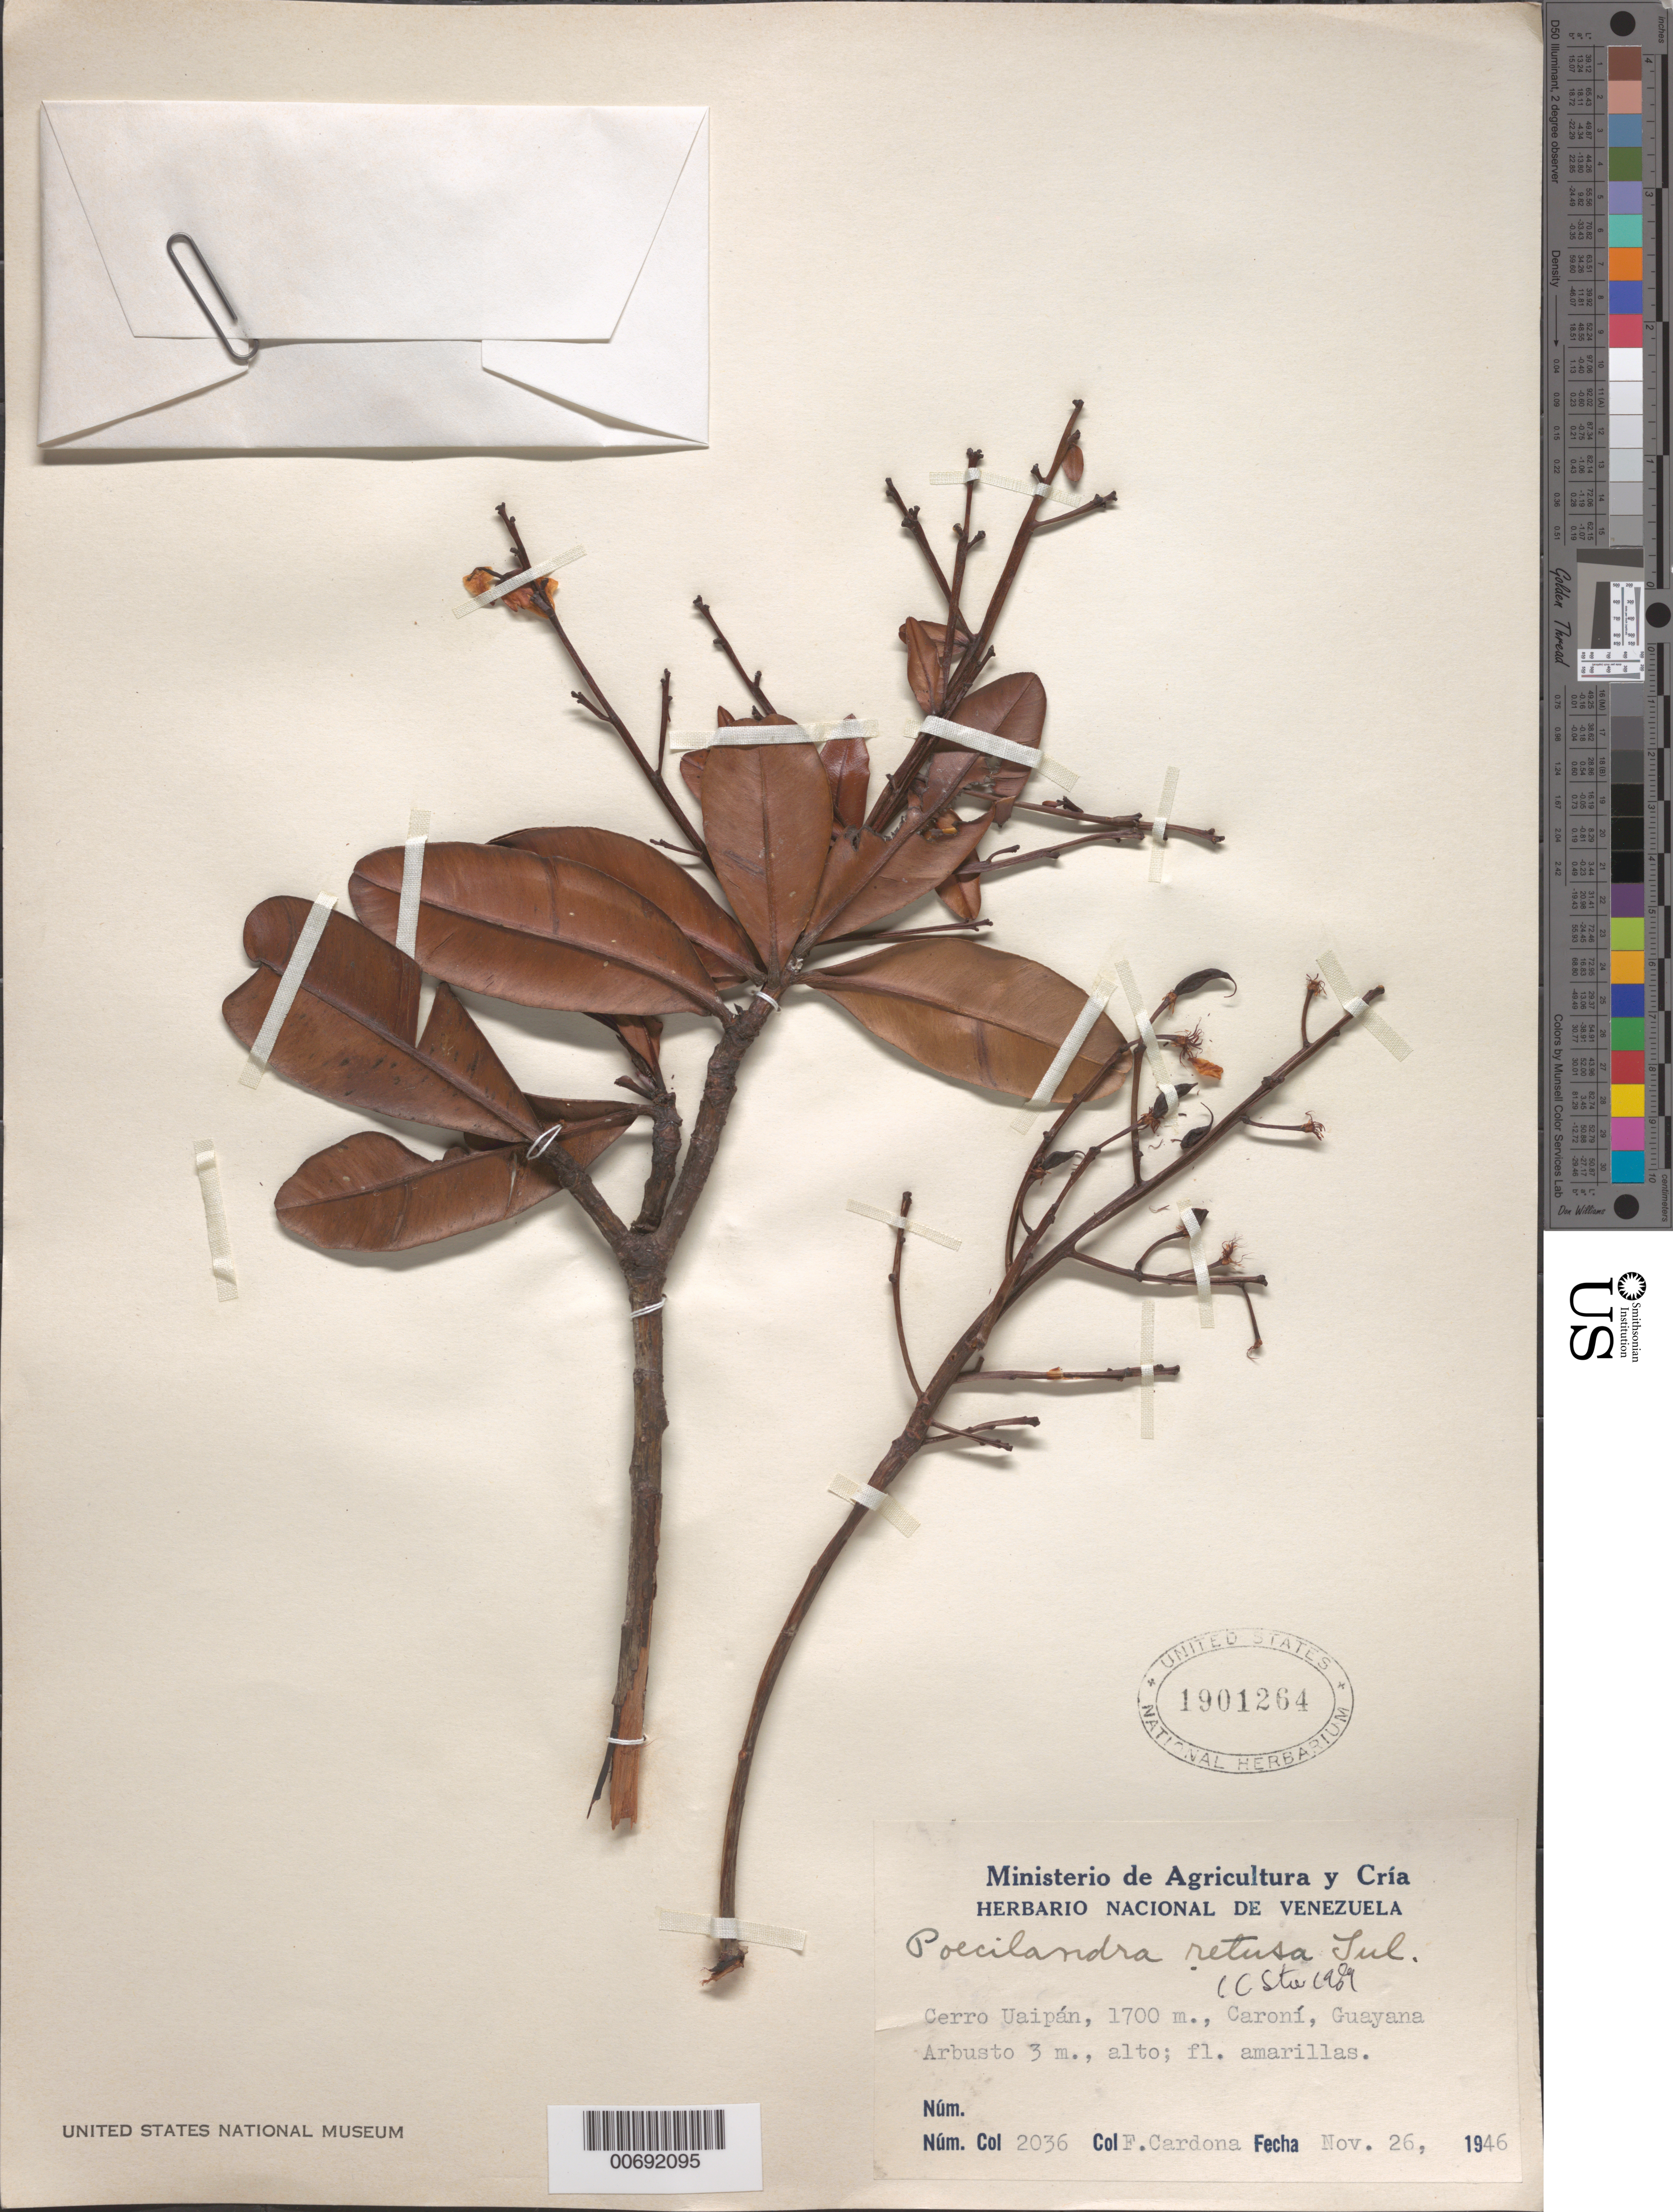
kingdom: Plantae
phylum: Tracheophyta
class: Magnoliopsida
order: Malpighiales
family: Ochnaceae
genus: Poecilandra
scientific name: Poecilandra retusa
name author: Tul.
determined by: Sastre, C. H. L.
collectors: F. Cardona Puig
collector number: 2036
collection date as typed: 26-Nov-46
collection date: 1946-11-26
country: Venezuela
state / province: Bolívar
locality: Cerro Uaipán, Río Caroní; Guayana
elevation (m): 1700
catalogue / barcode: US 1901264